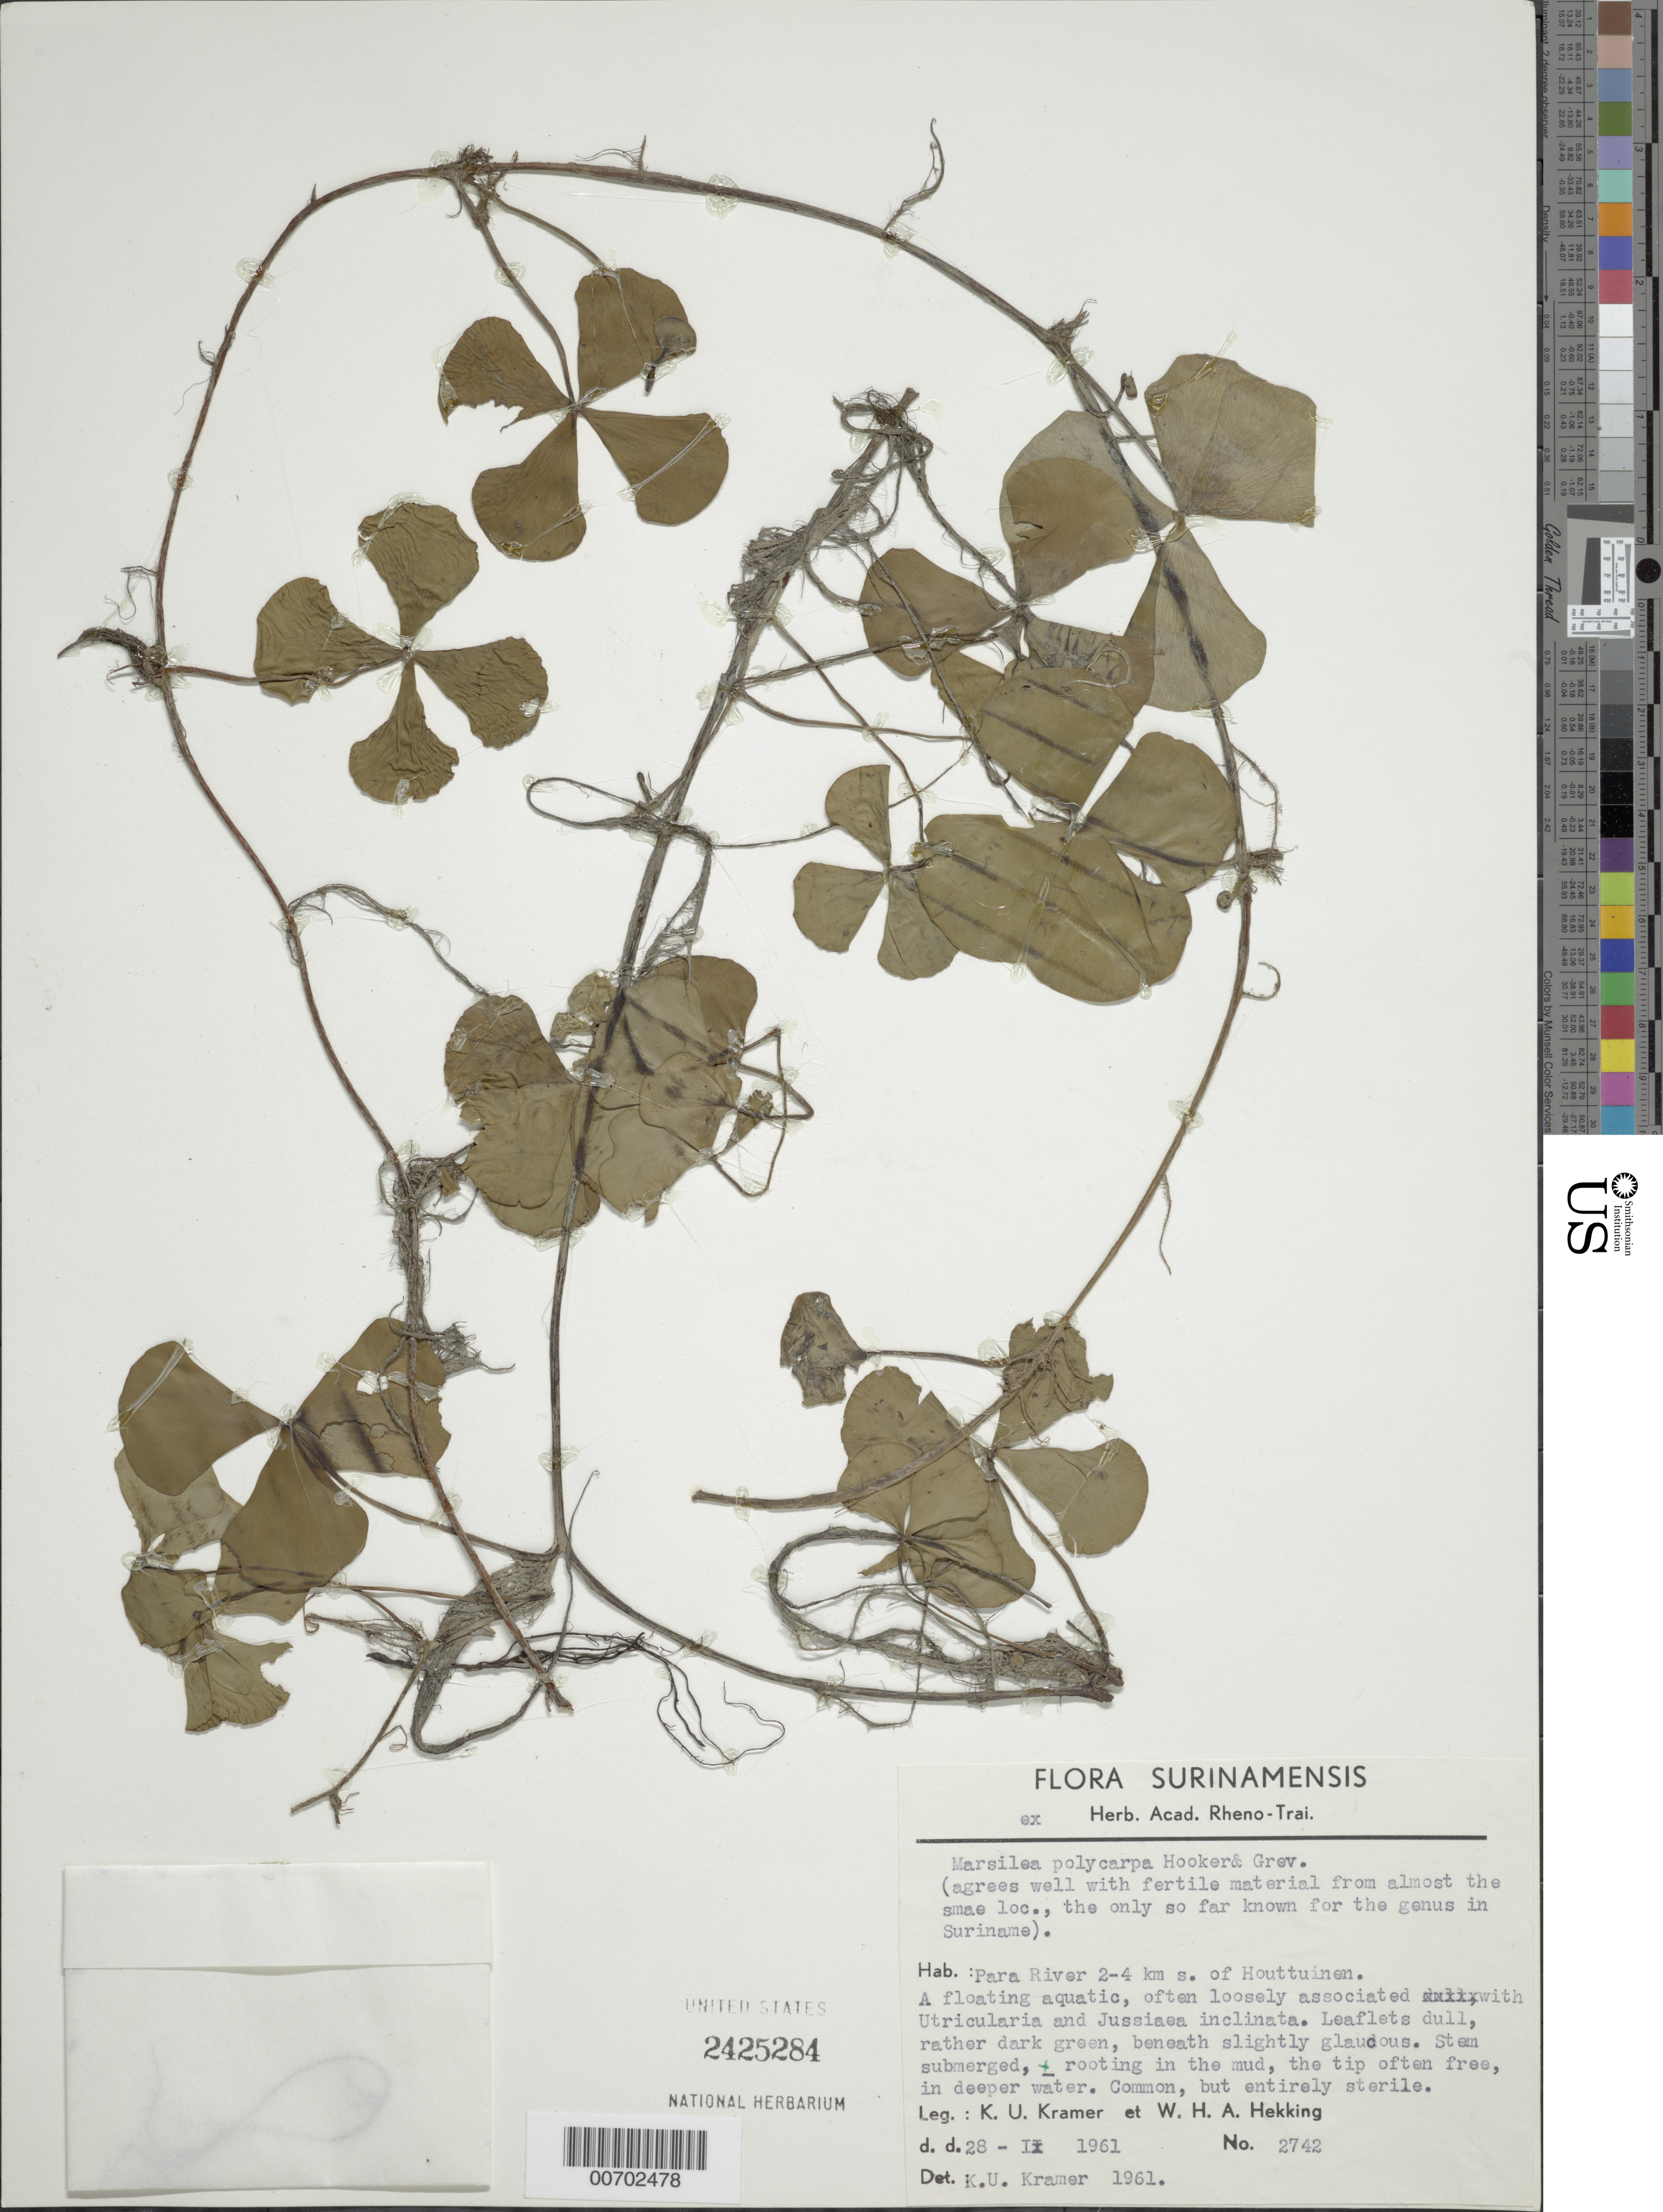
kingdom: Plantae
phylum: Tracheophyta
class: Polypodiopsida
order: Salviniales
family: Marsileaceae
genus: Marsilea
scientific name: Marsilea polycarpa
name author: Hook. & Grev.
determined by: Kramer, K. U.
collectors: K. U. Kramer & W. H. A. Hekking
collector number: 2742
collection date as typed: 28-Jan-61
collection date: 1961-01-28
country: Suriname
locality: Para River, 2 to 4 km S of Houttuinen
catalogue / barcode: US 2425284